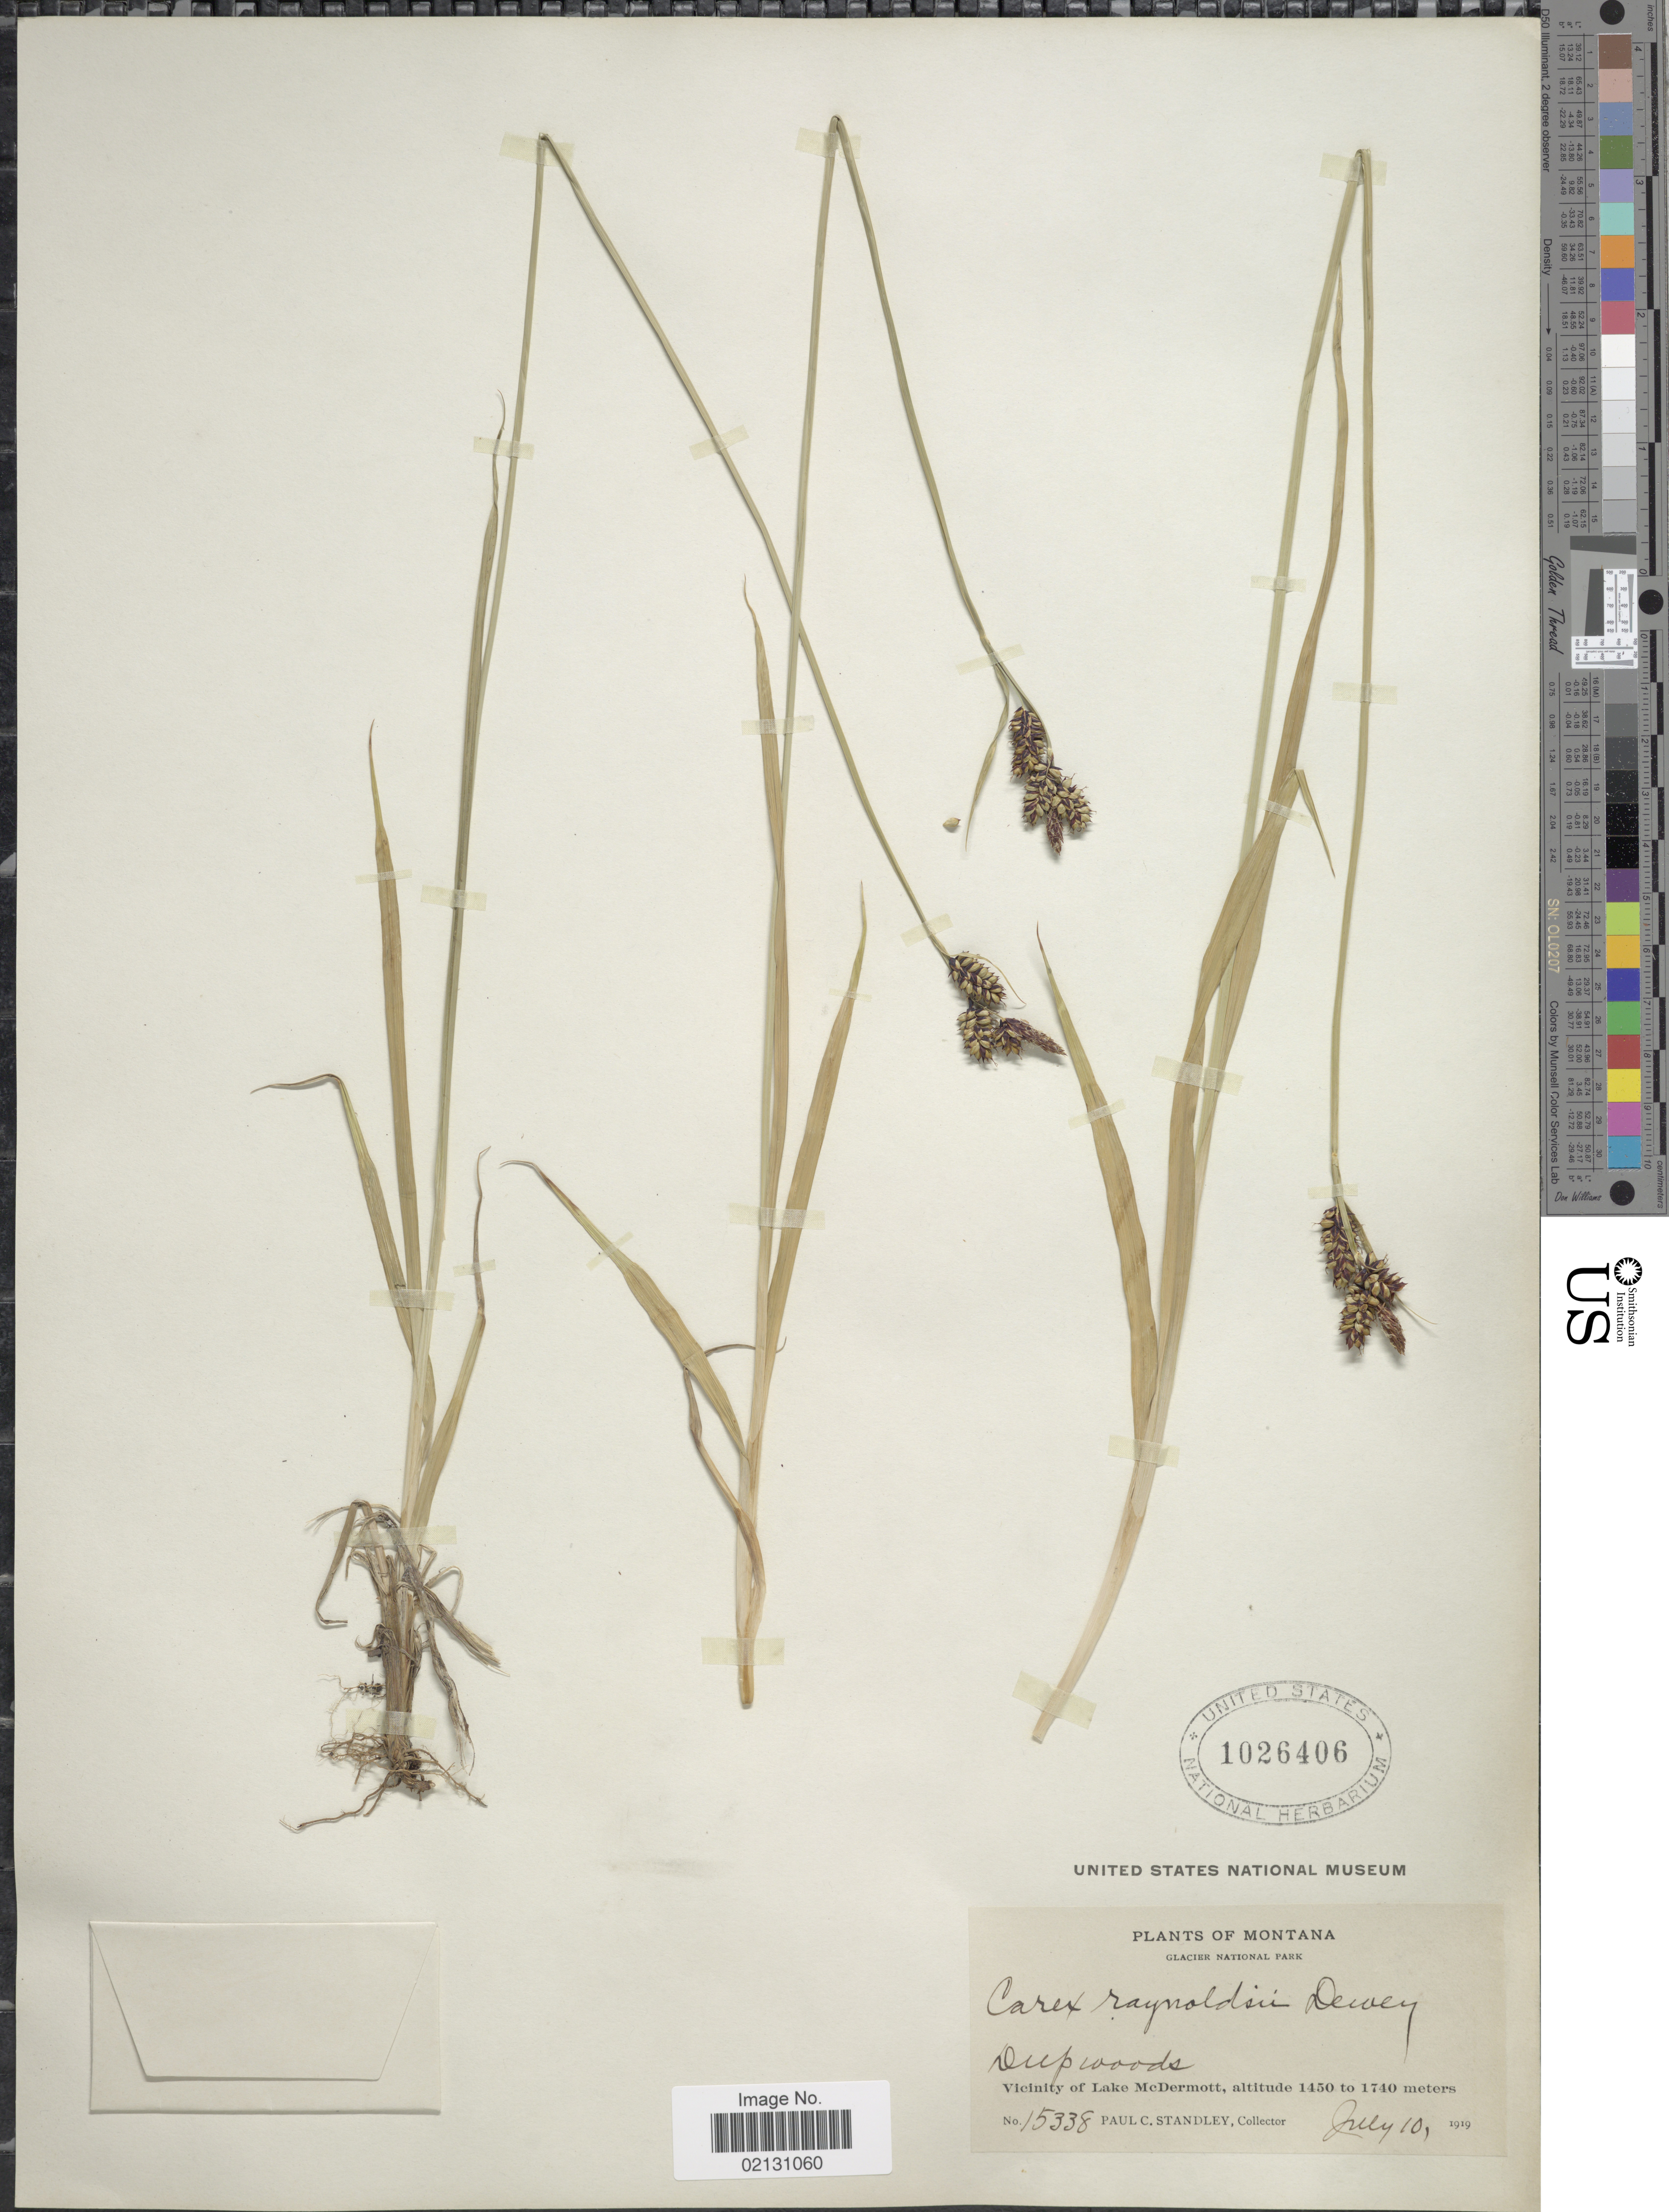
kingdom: Plantae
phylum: Tracheophyta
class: Liliopsida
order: Poales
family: Cyperaceae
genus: Carex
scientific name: Carex raynoldsii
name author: Dewey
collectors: P. C. Standley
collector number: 15338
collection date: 1919-07-10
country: United States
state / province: Montana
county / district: Glacier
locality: Glacier National Park, Deep woods, Vicinity of Lake McDermott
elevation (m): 1450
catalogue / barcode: US 1026406